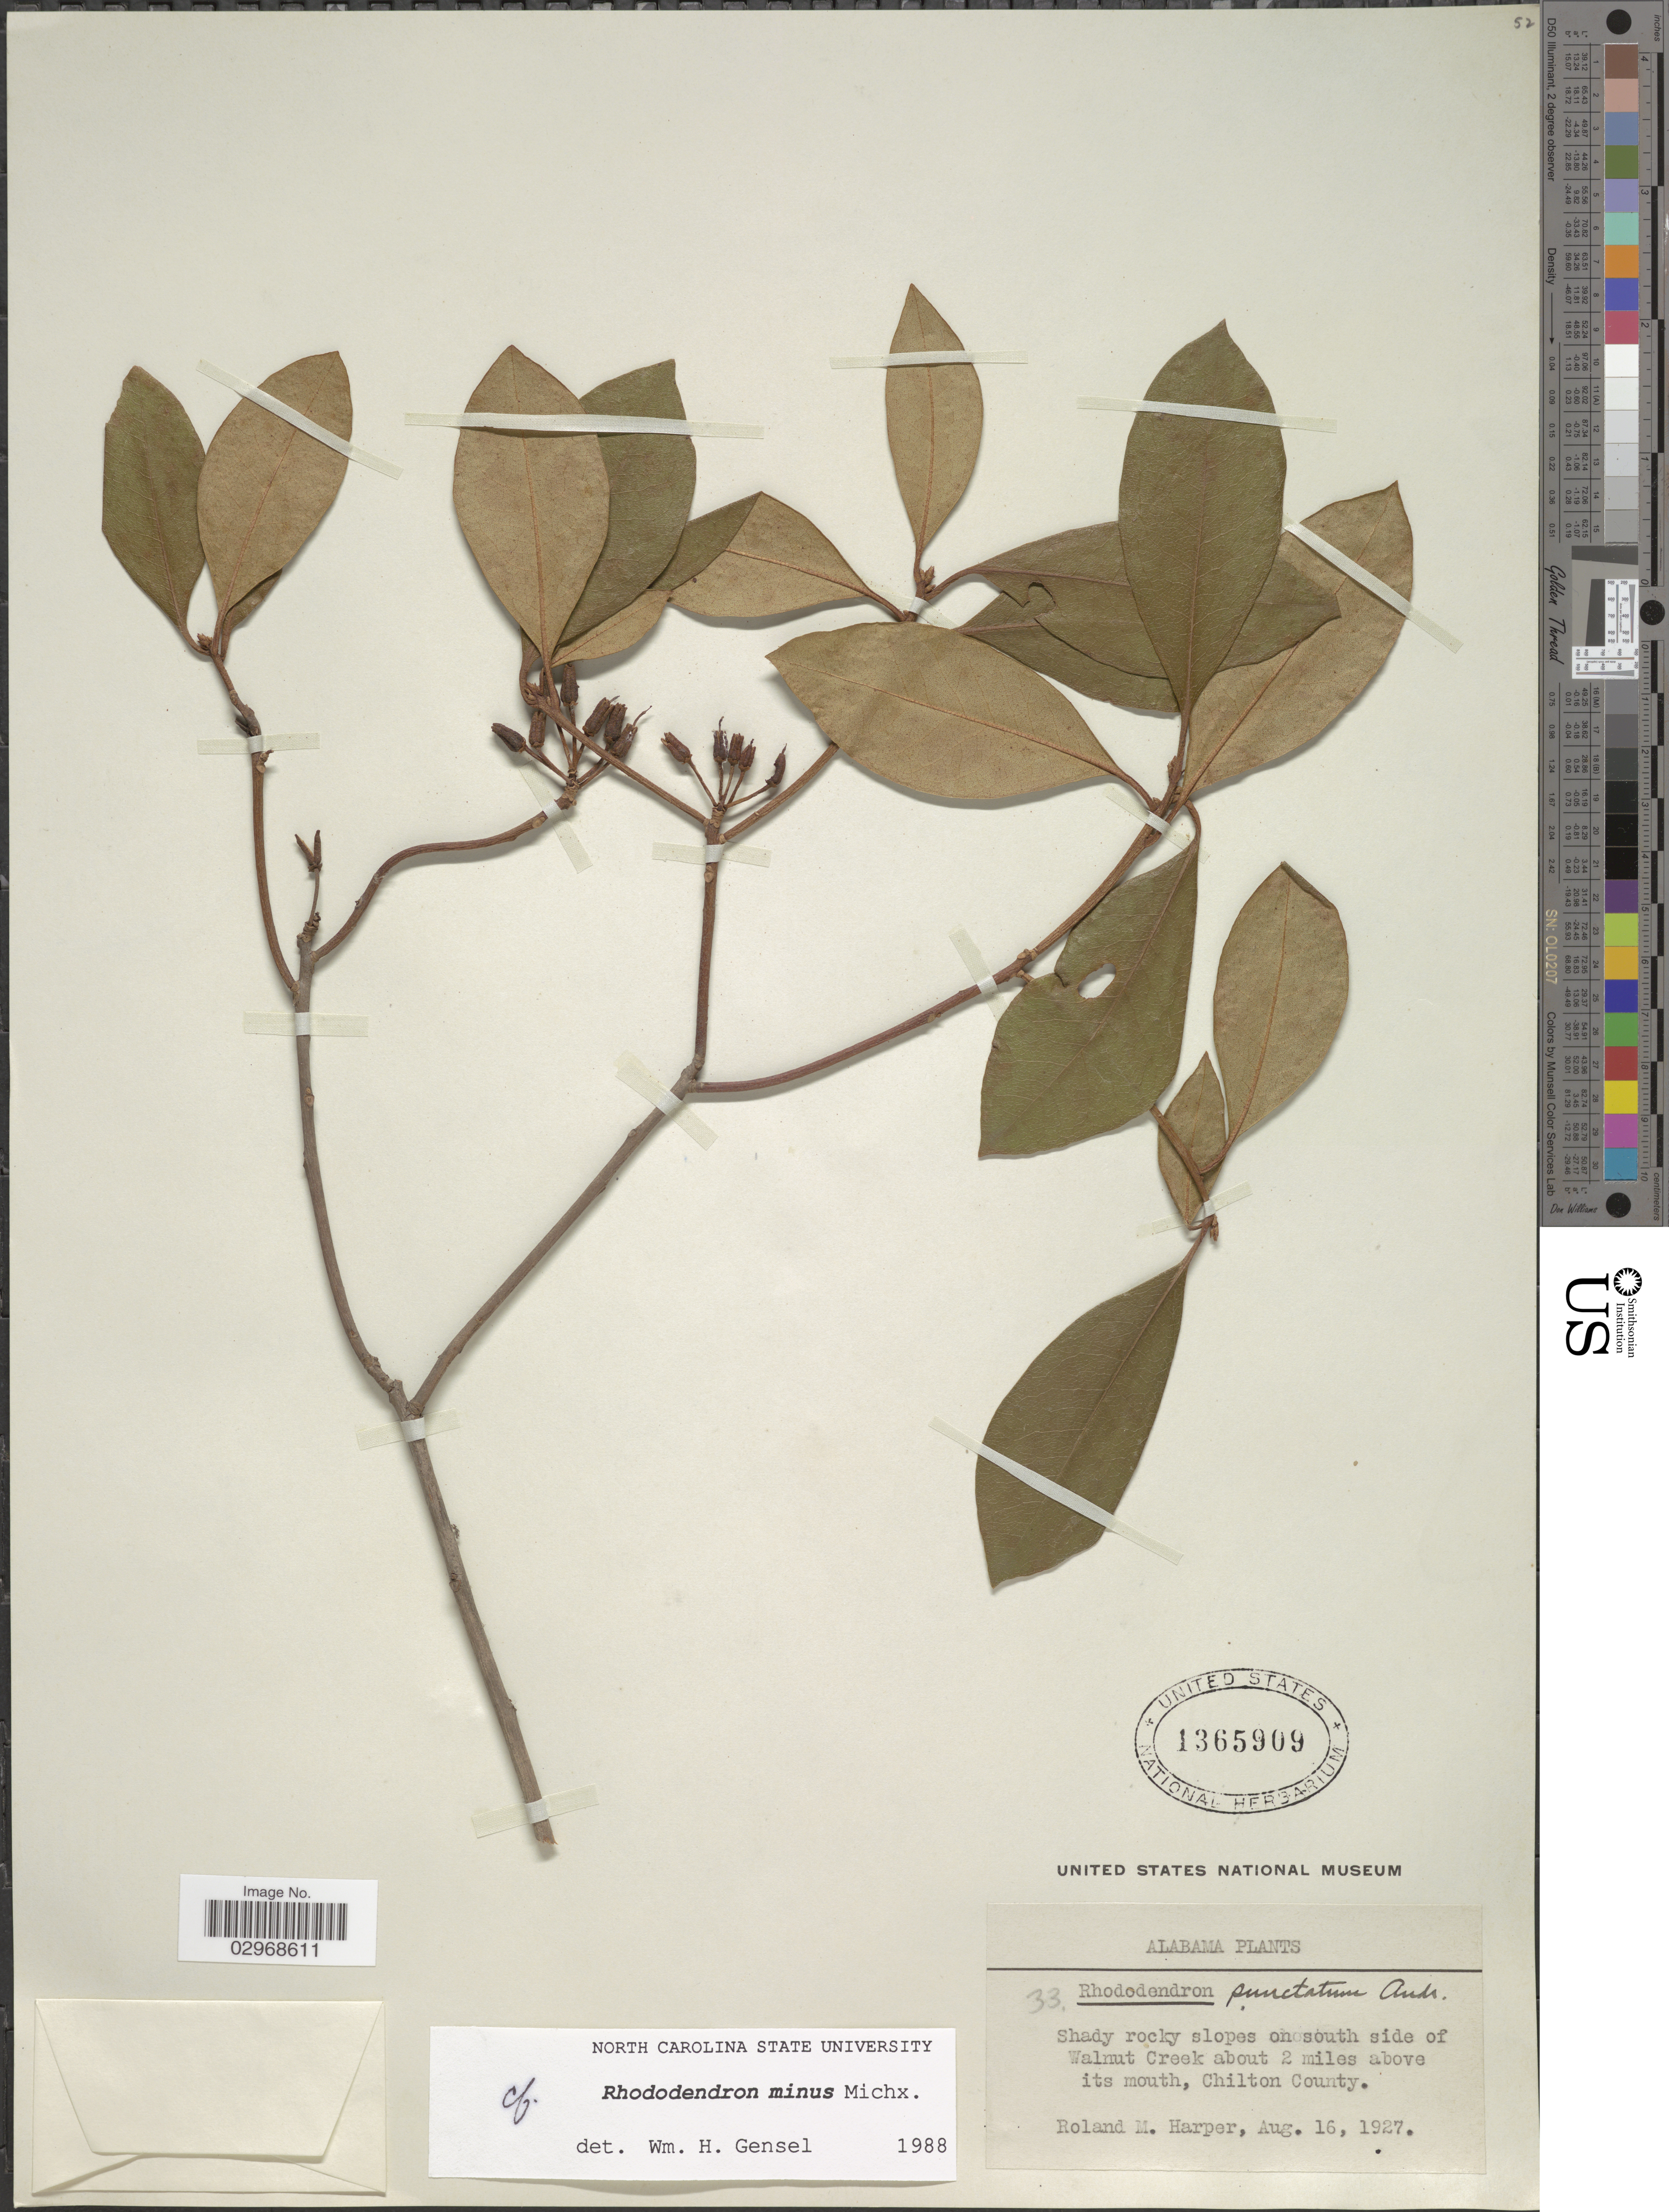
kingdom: Plantae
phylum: Tracheophyta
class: Magnoliopsida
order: Ericales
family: Ericaceae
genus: Rhododendron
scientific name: Rhododendron minus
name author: Michx.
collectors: R. Harper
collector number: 33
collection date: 1927-08-16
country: United States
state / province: Alabama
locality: Shady rocky slopes on south side of Walnut Creek about 2 miles above its mouth, Chilton County.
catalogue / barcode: US 1365909